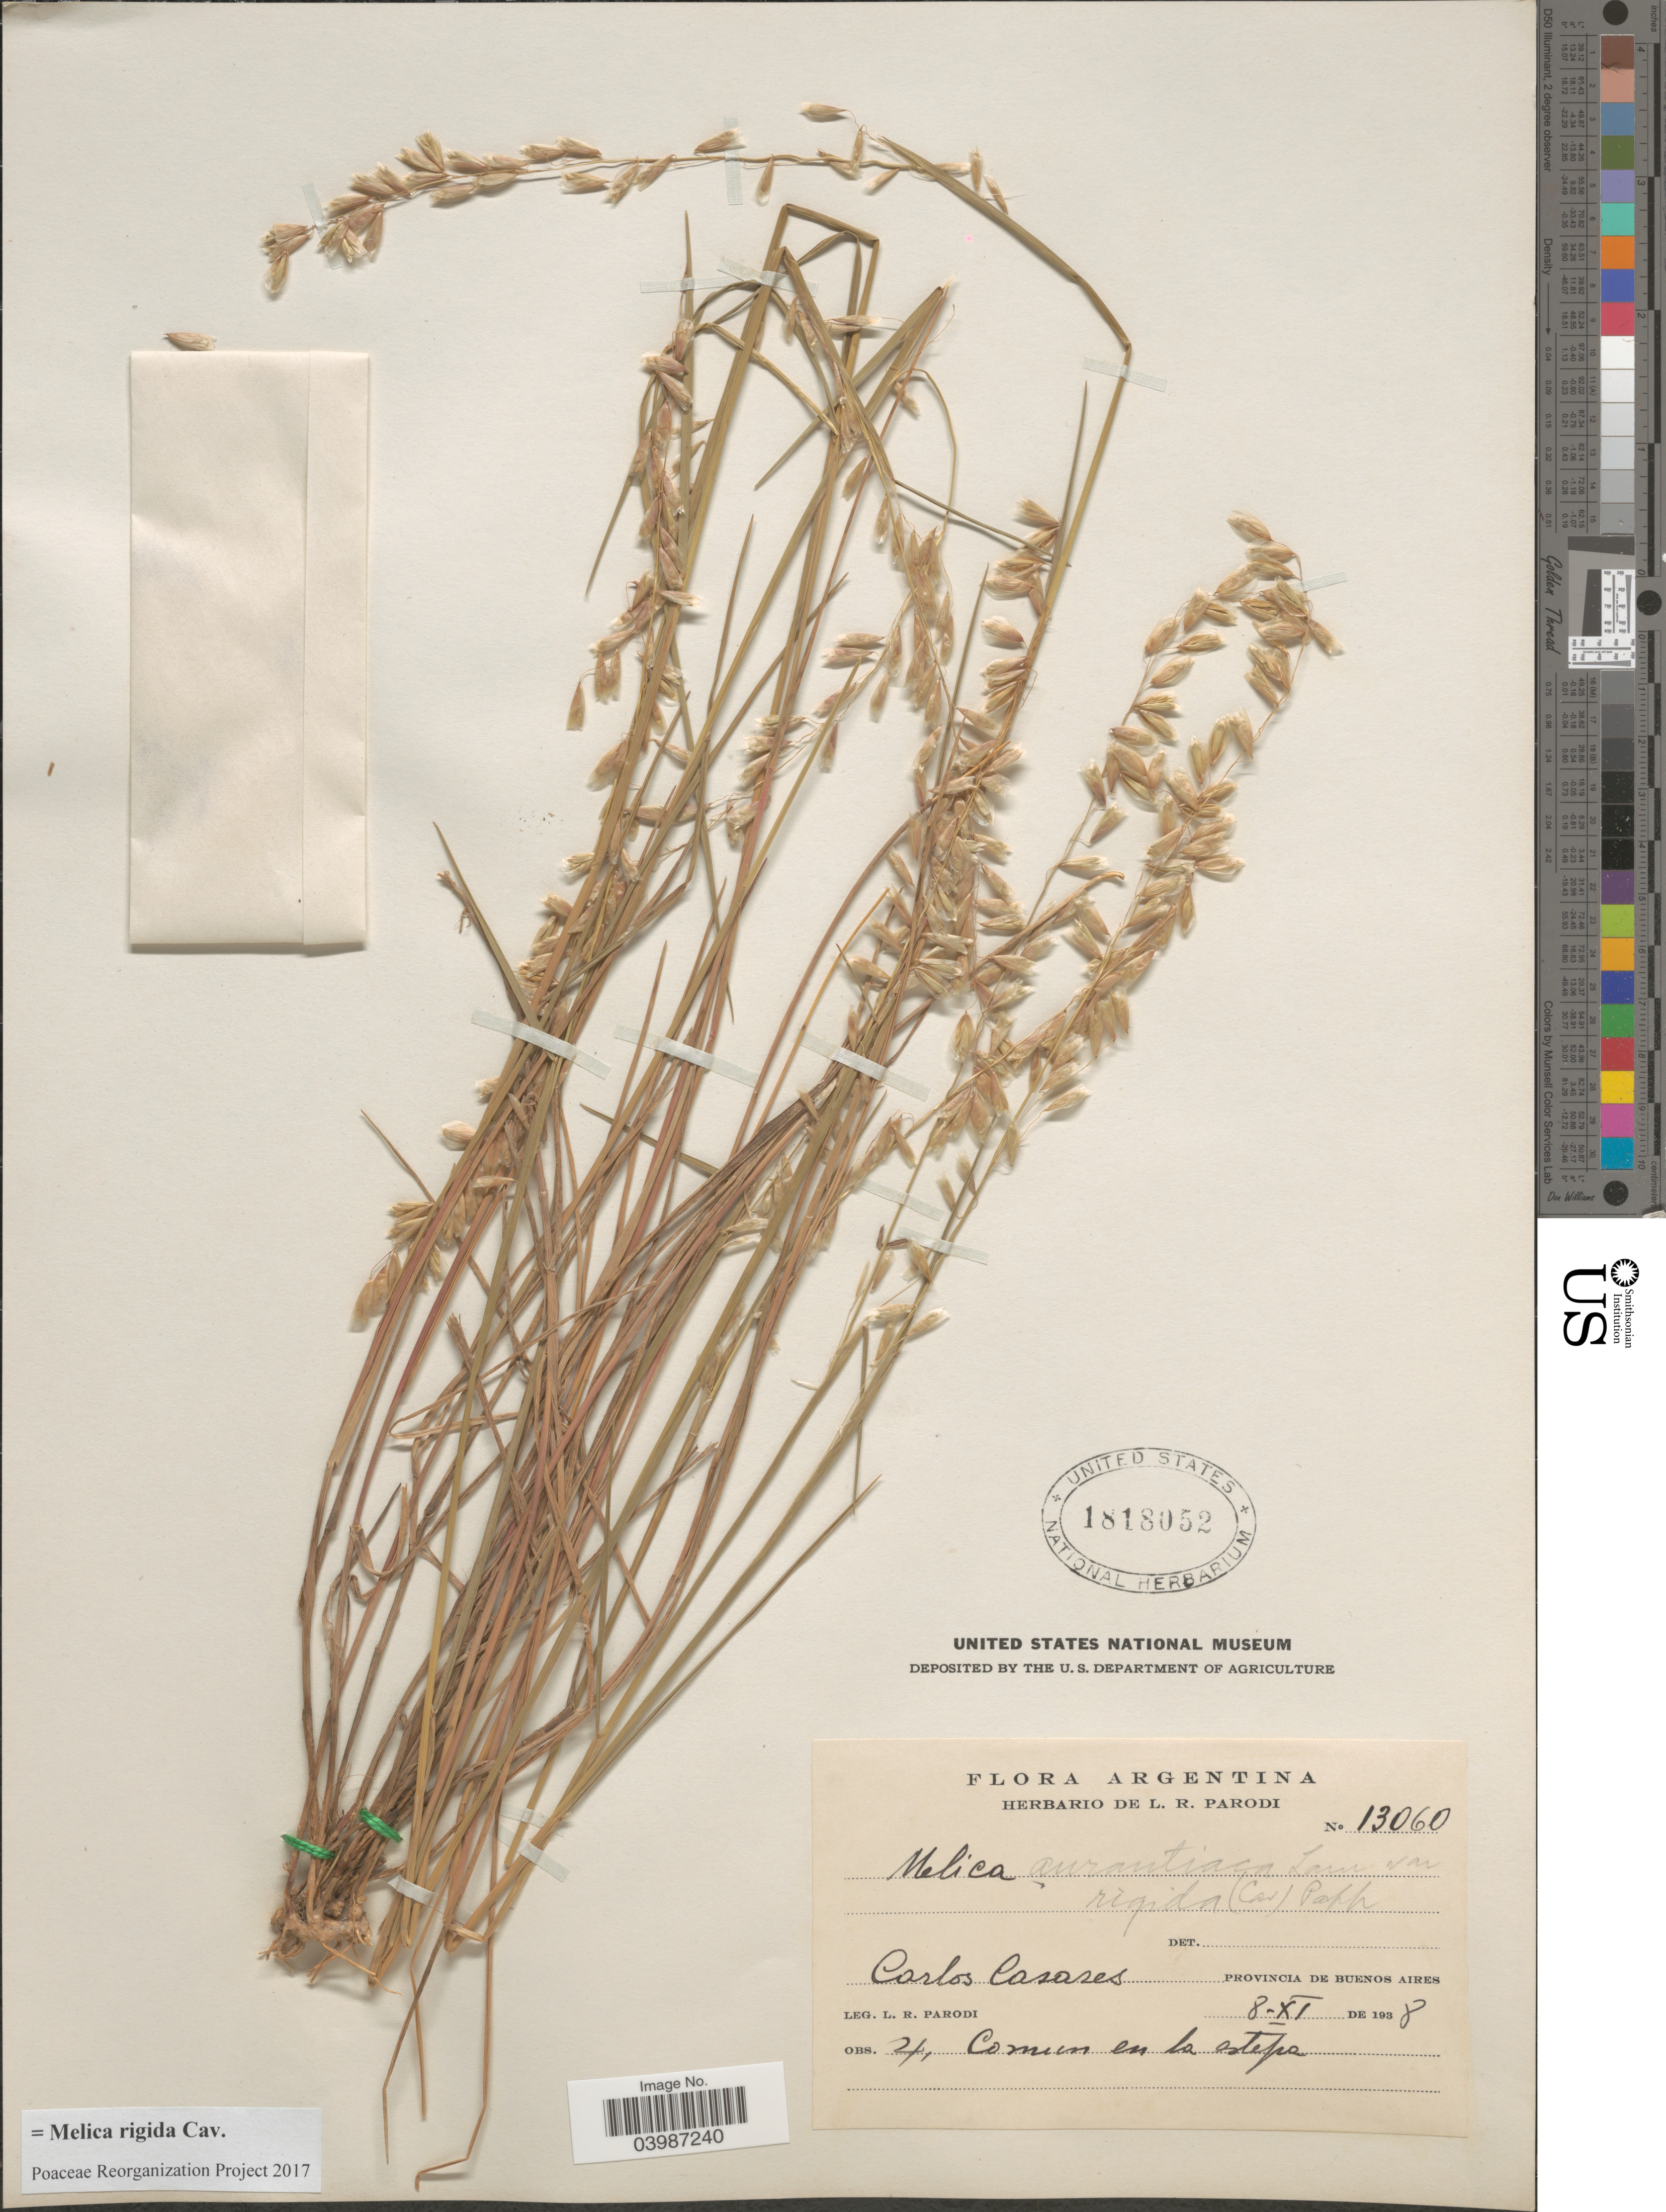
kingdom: Plantae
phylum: Tracheophyta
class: Liliopsida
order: Poales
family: Poaceae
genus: Melica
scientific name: Melica rigida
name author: Cav.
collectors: L. R. Parodi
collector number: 13060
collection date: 1938-11-08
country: Argentina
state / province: Buenos Aires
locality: Carlos Casares.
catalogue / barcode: US 1818052